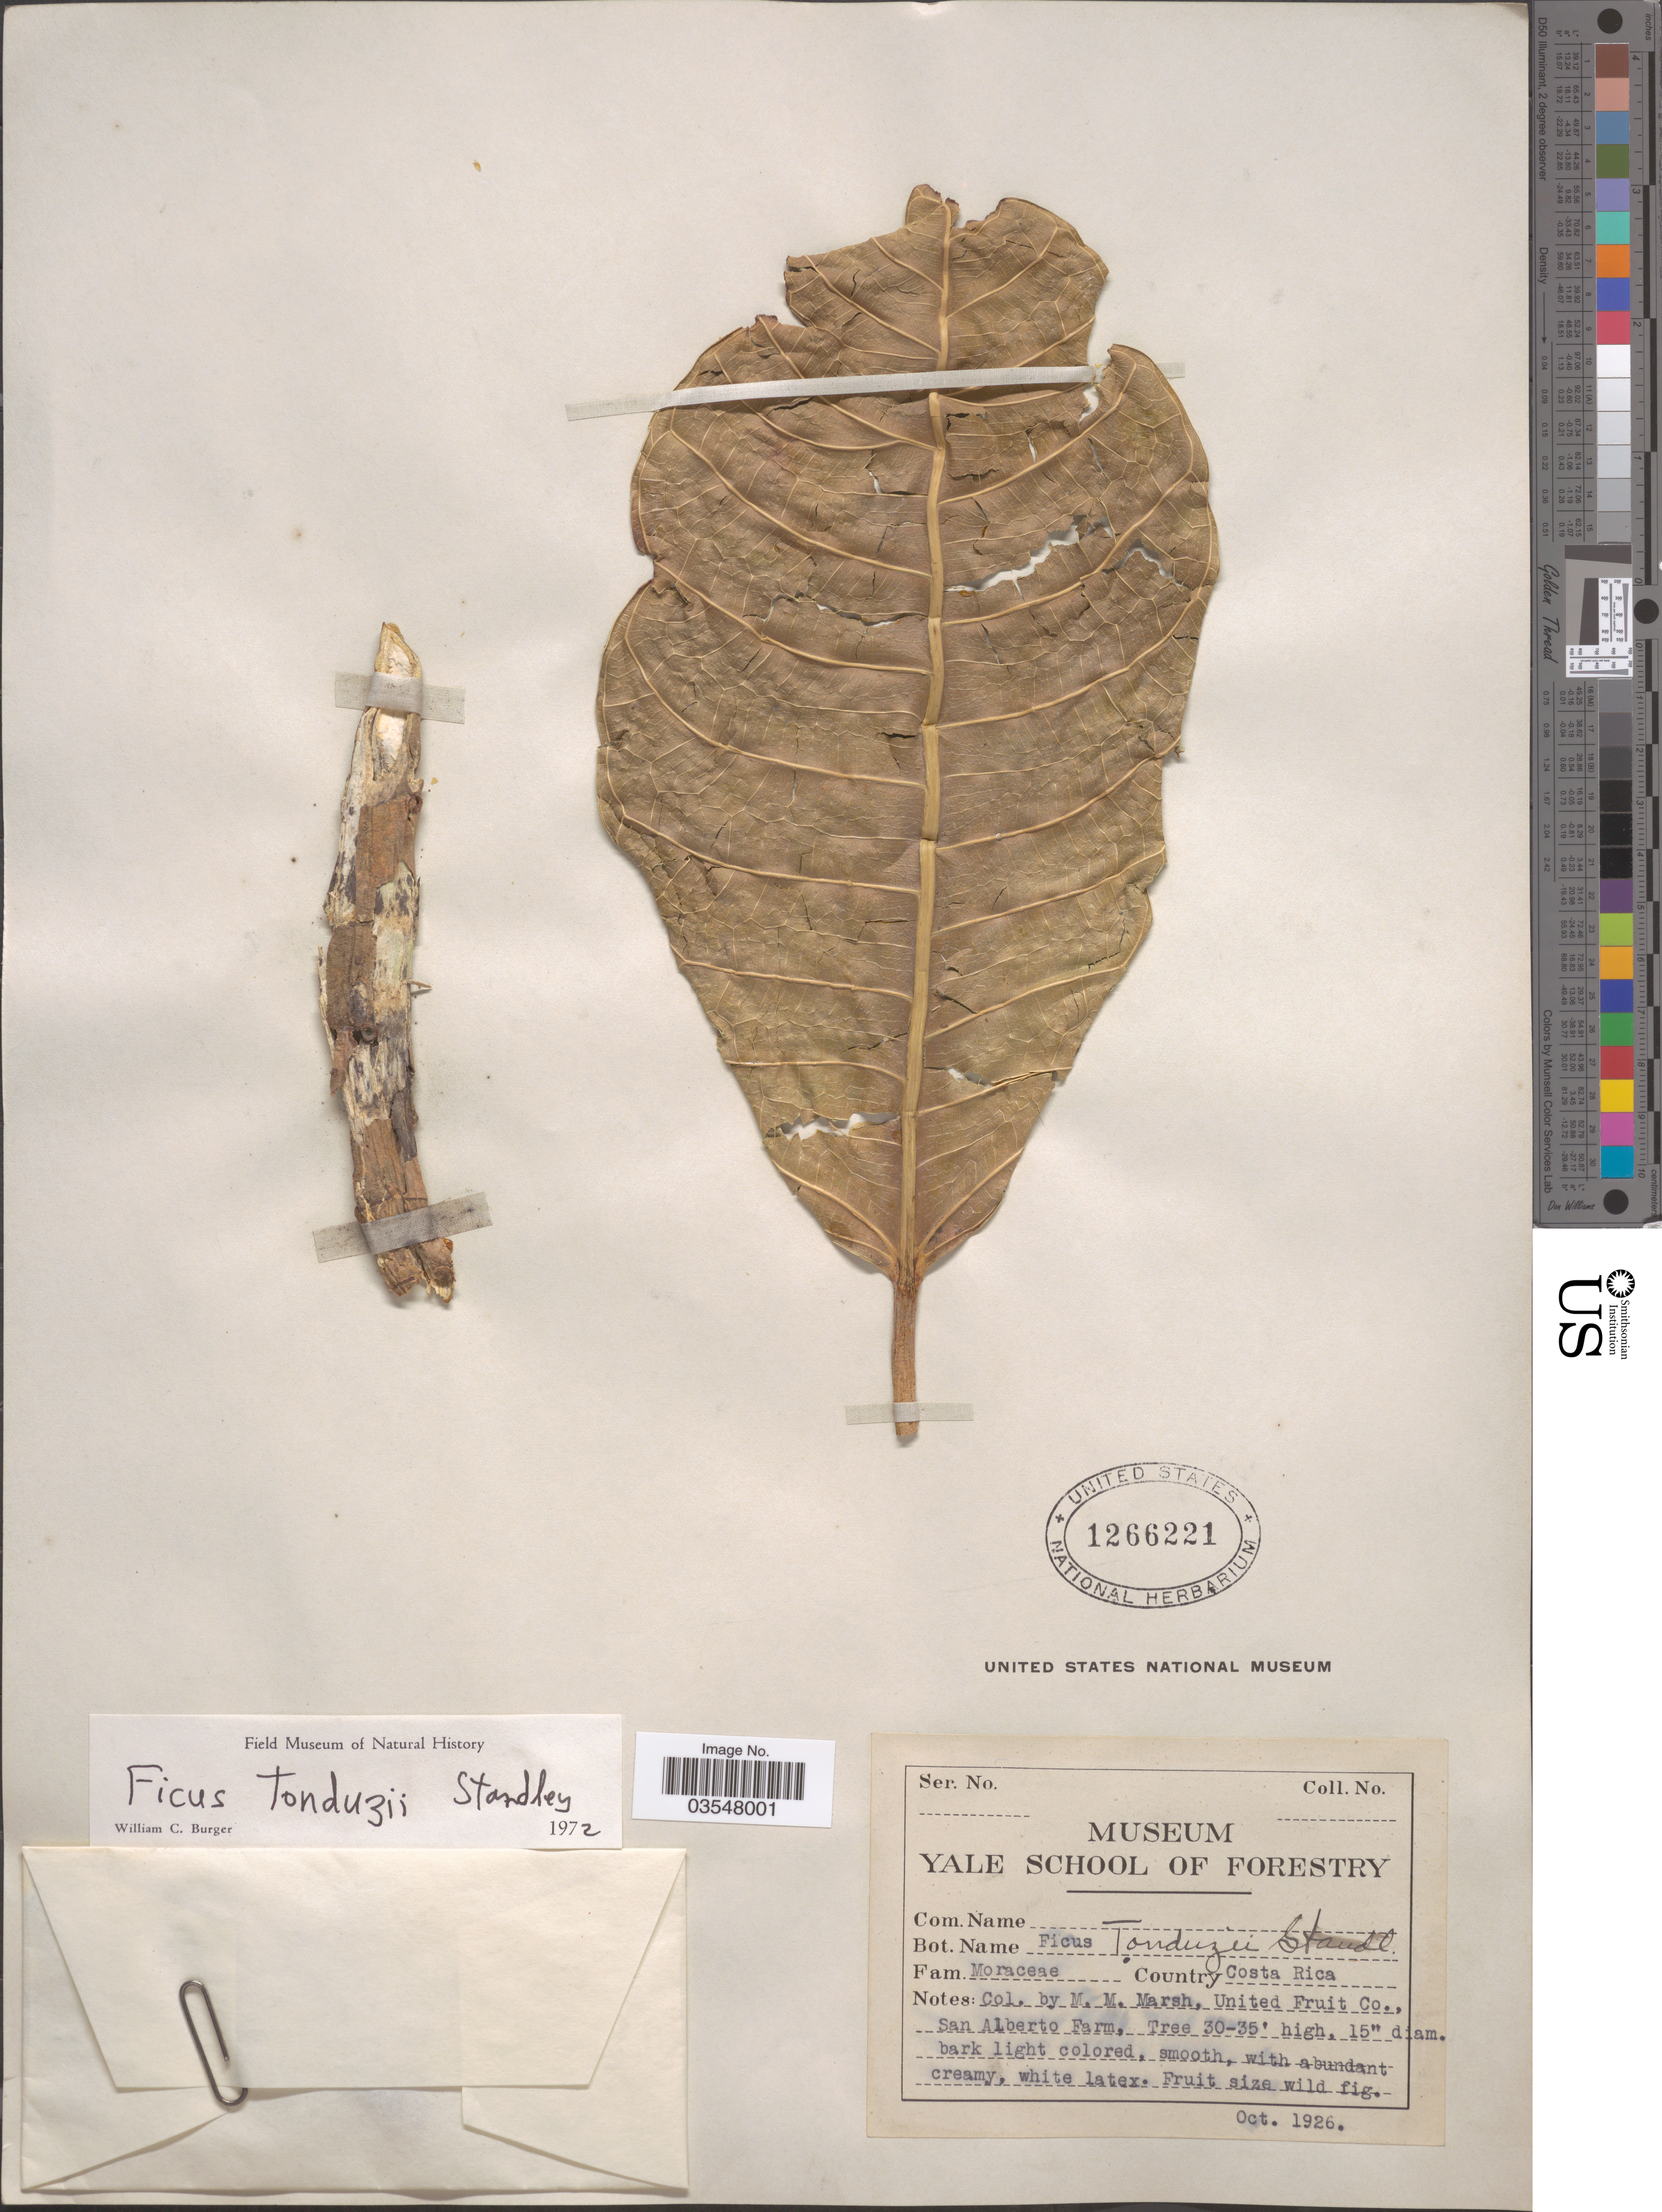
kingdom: Plantae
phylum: Tracheophyta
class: Magnoliopsida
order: Rosales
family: Moraceae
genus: Ficus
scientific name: Ficus tonduzii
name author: Standl.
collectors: M. Marsh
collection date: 1926-10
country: Costa Rica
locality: United Fruit Co., San Alberto Farm. [unsure placement]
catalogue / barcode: US 1266221